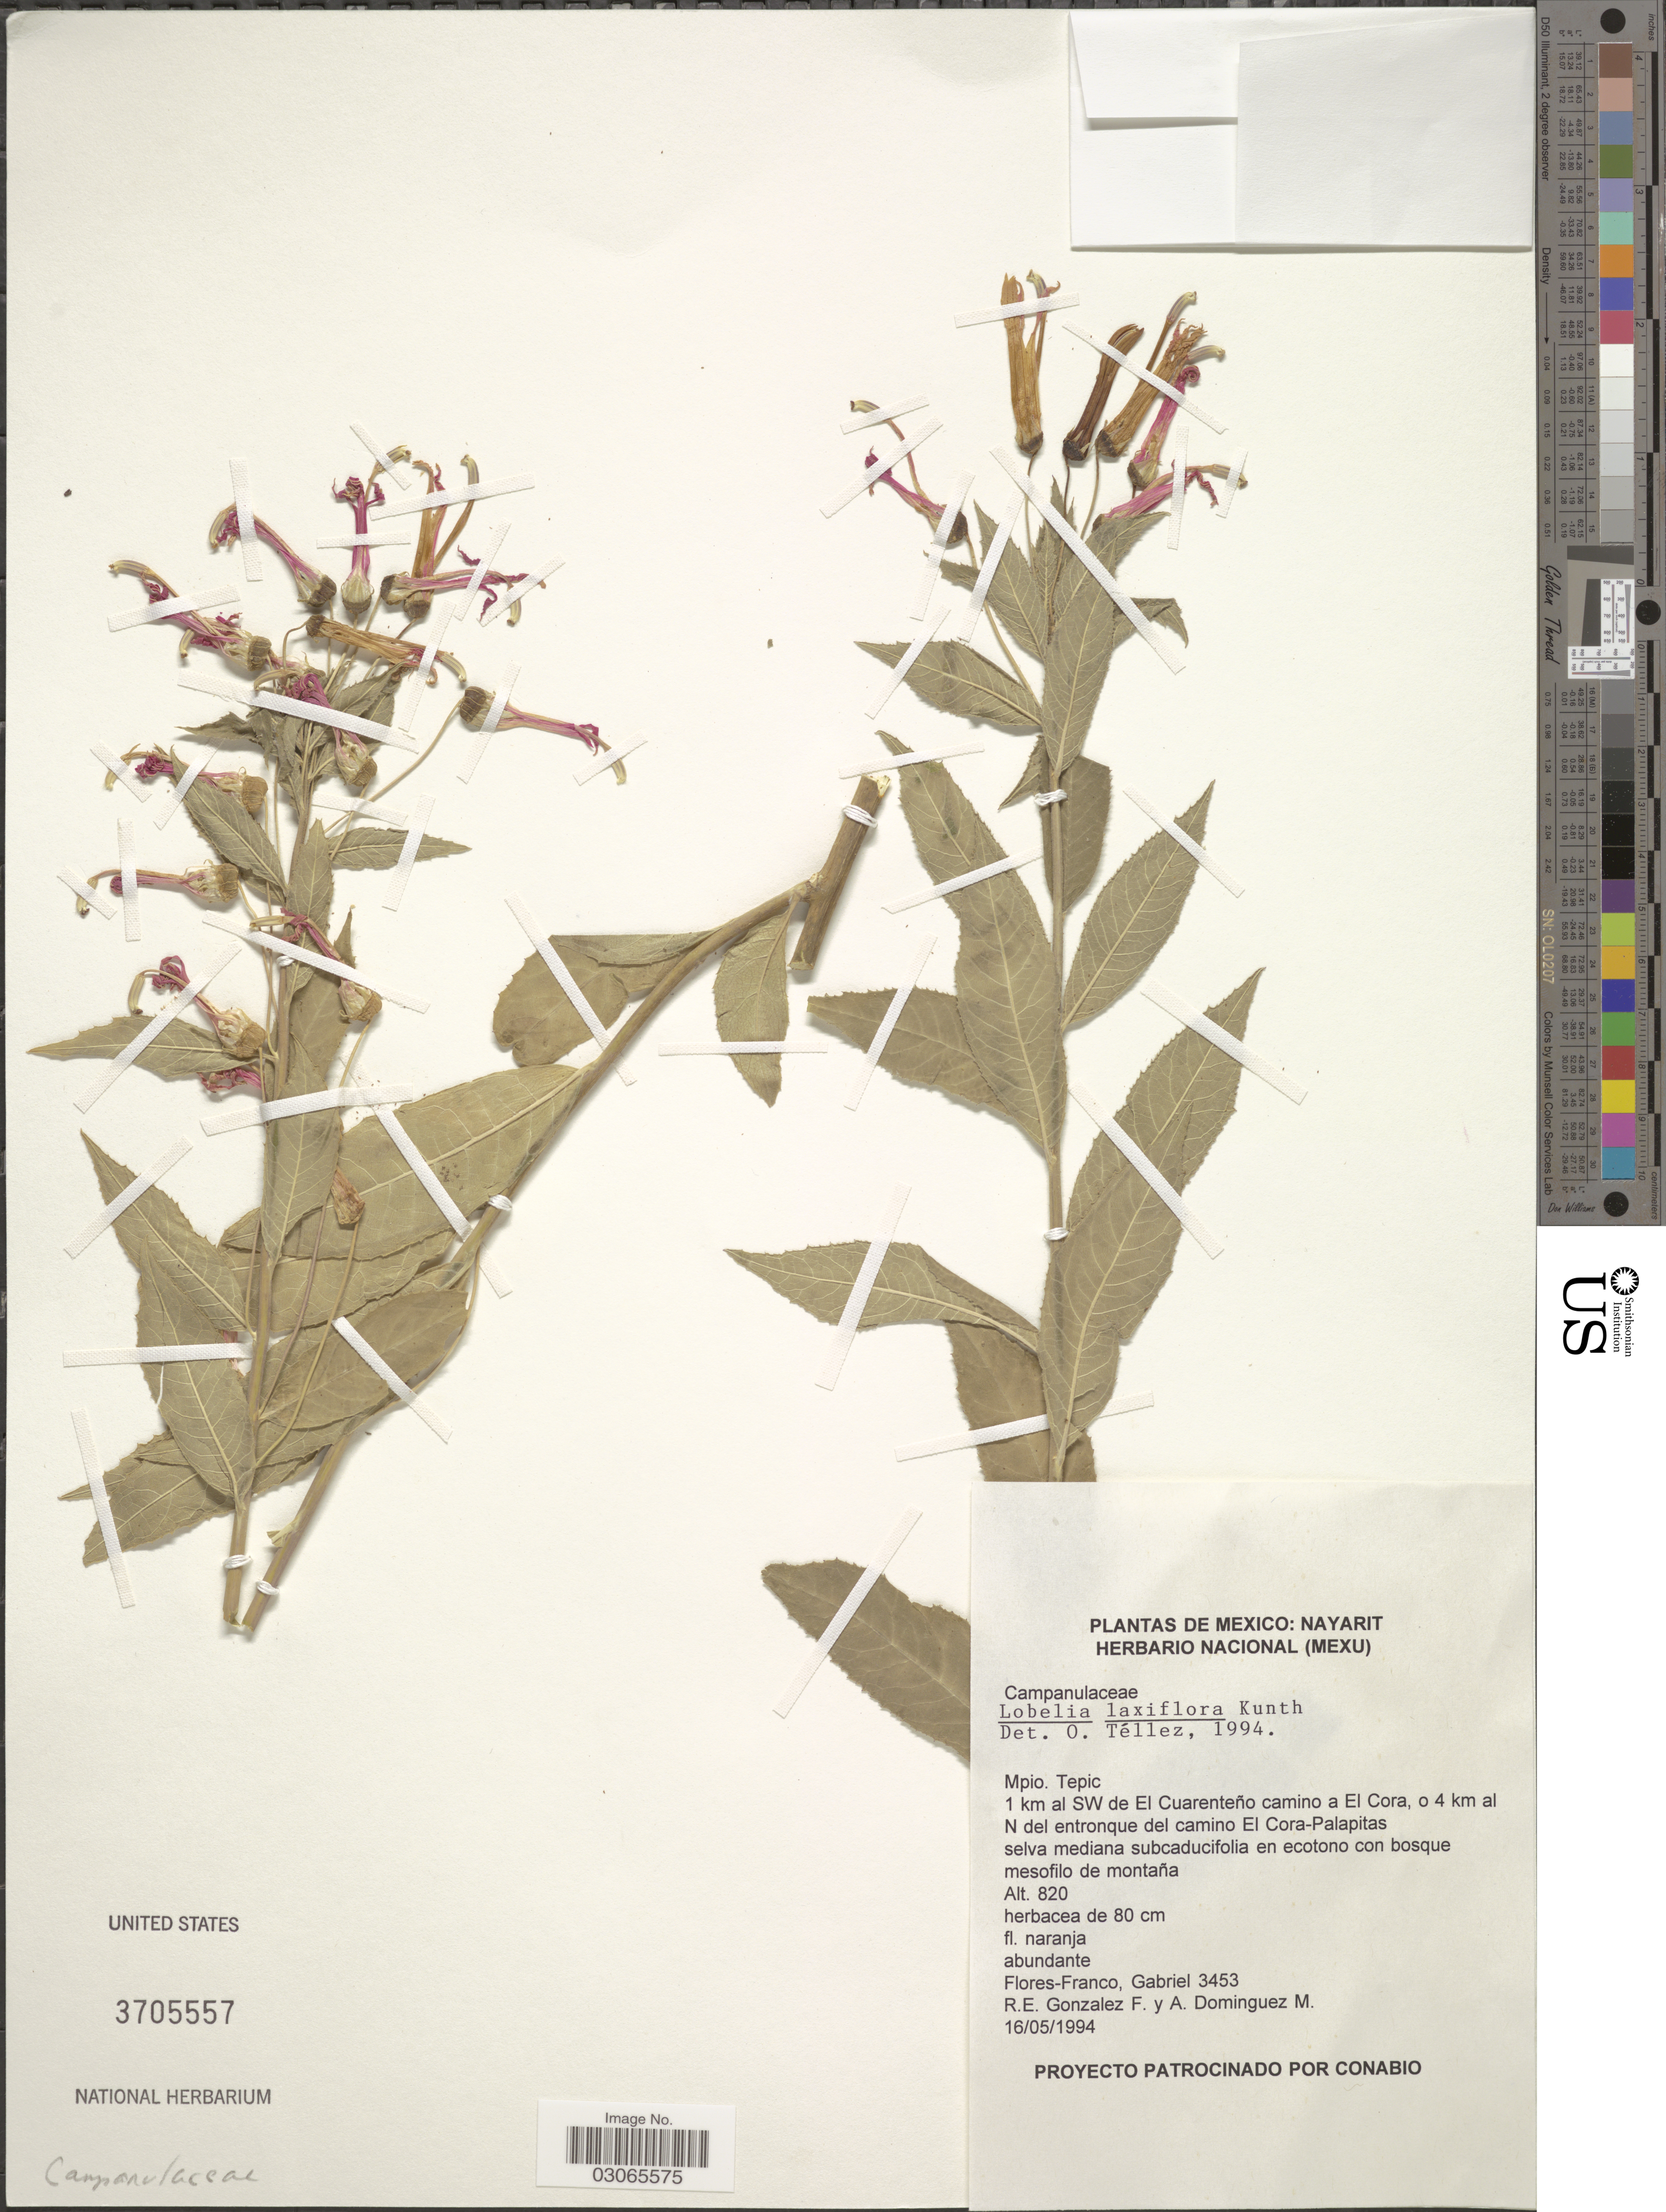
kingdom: Plantae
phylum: Tracheophyta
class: Magnoliopsida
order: Asterales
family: Campanulaceae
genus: Lobelia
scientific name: Lobelia laxiflora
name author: Kunth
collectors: G. Flores F., R. E. Gonzalez F. & A. Dominguez M.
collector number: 3453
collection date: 1994-05-16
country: Mexico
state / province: Nayarit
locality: Mpio. Tepic. 1 km al SW de Al Cuarenteño camino a El Cora, 0 4 km al N del entronque del camino El Cora-Palapitas.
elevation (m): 820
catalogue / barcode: US 3705557